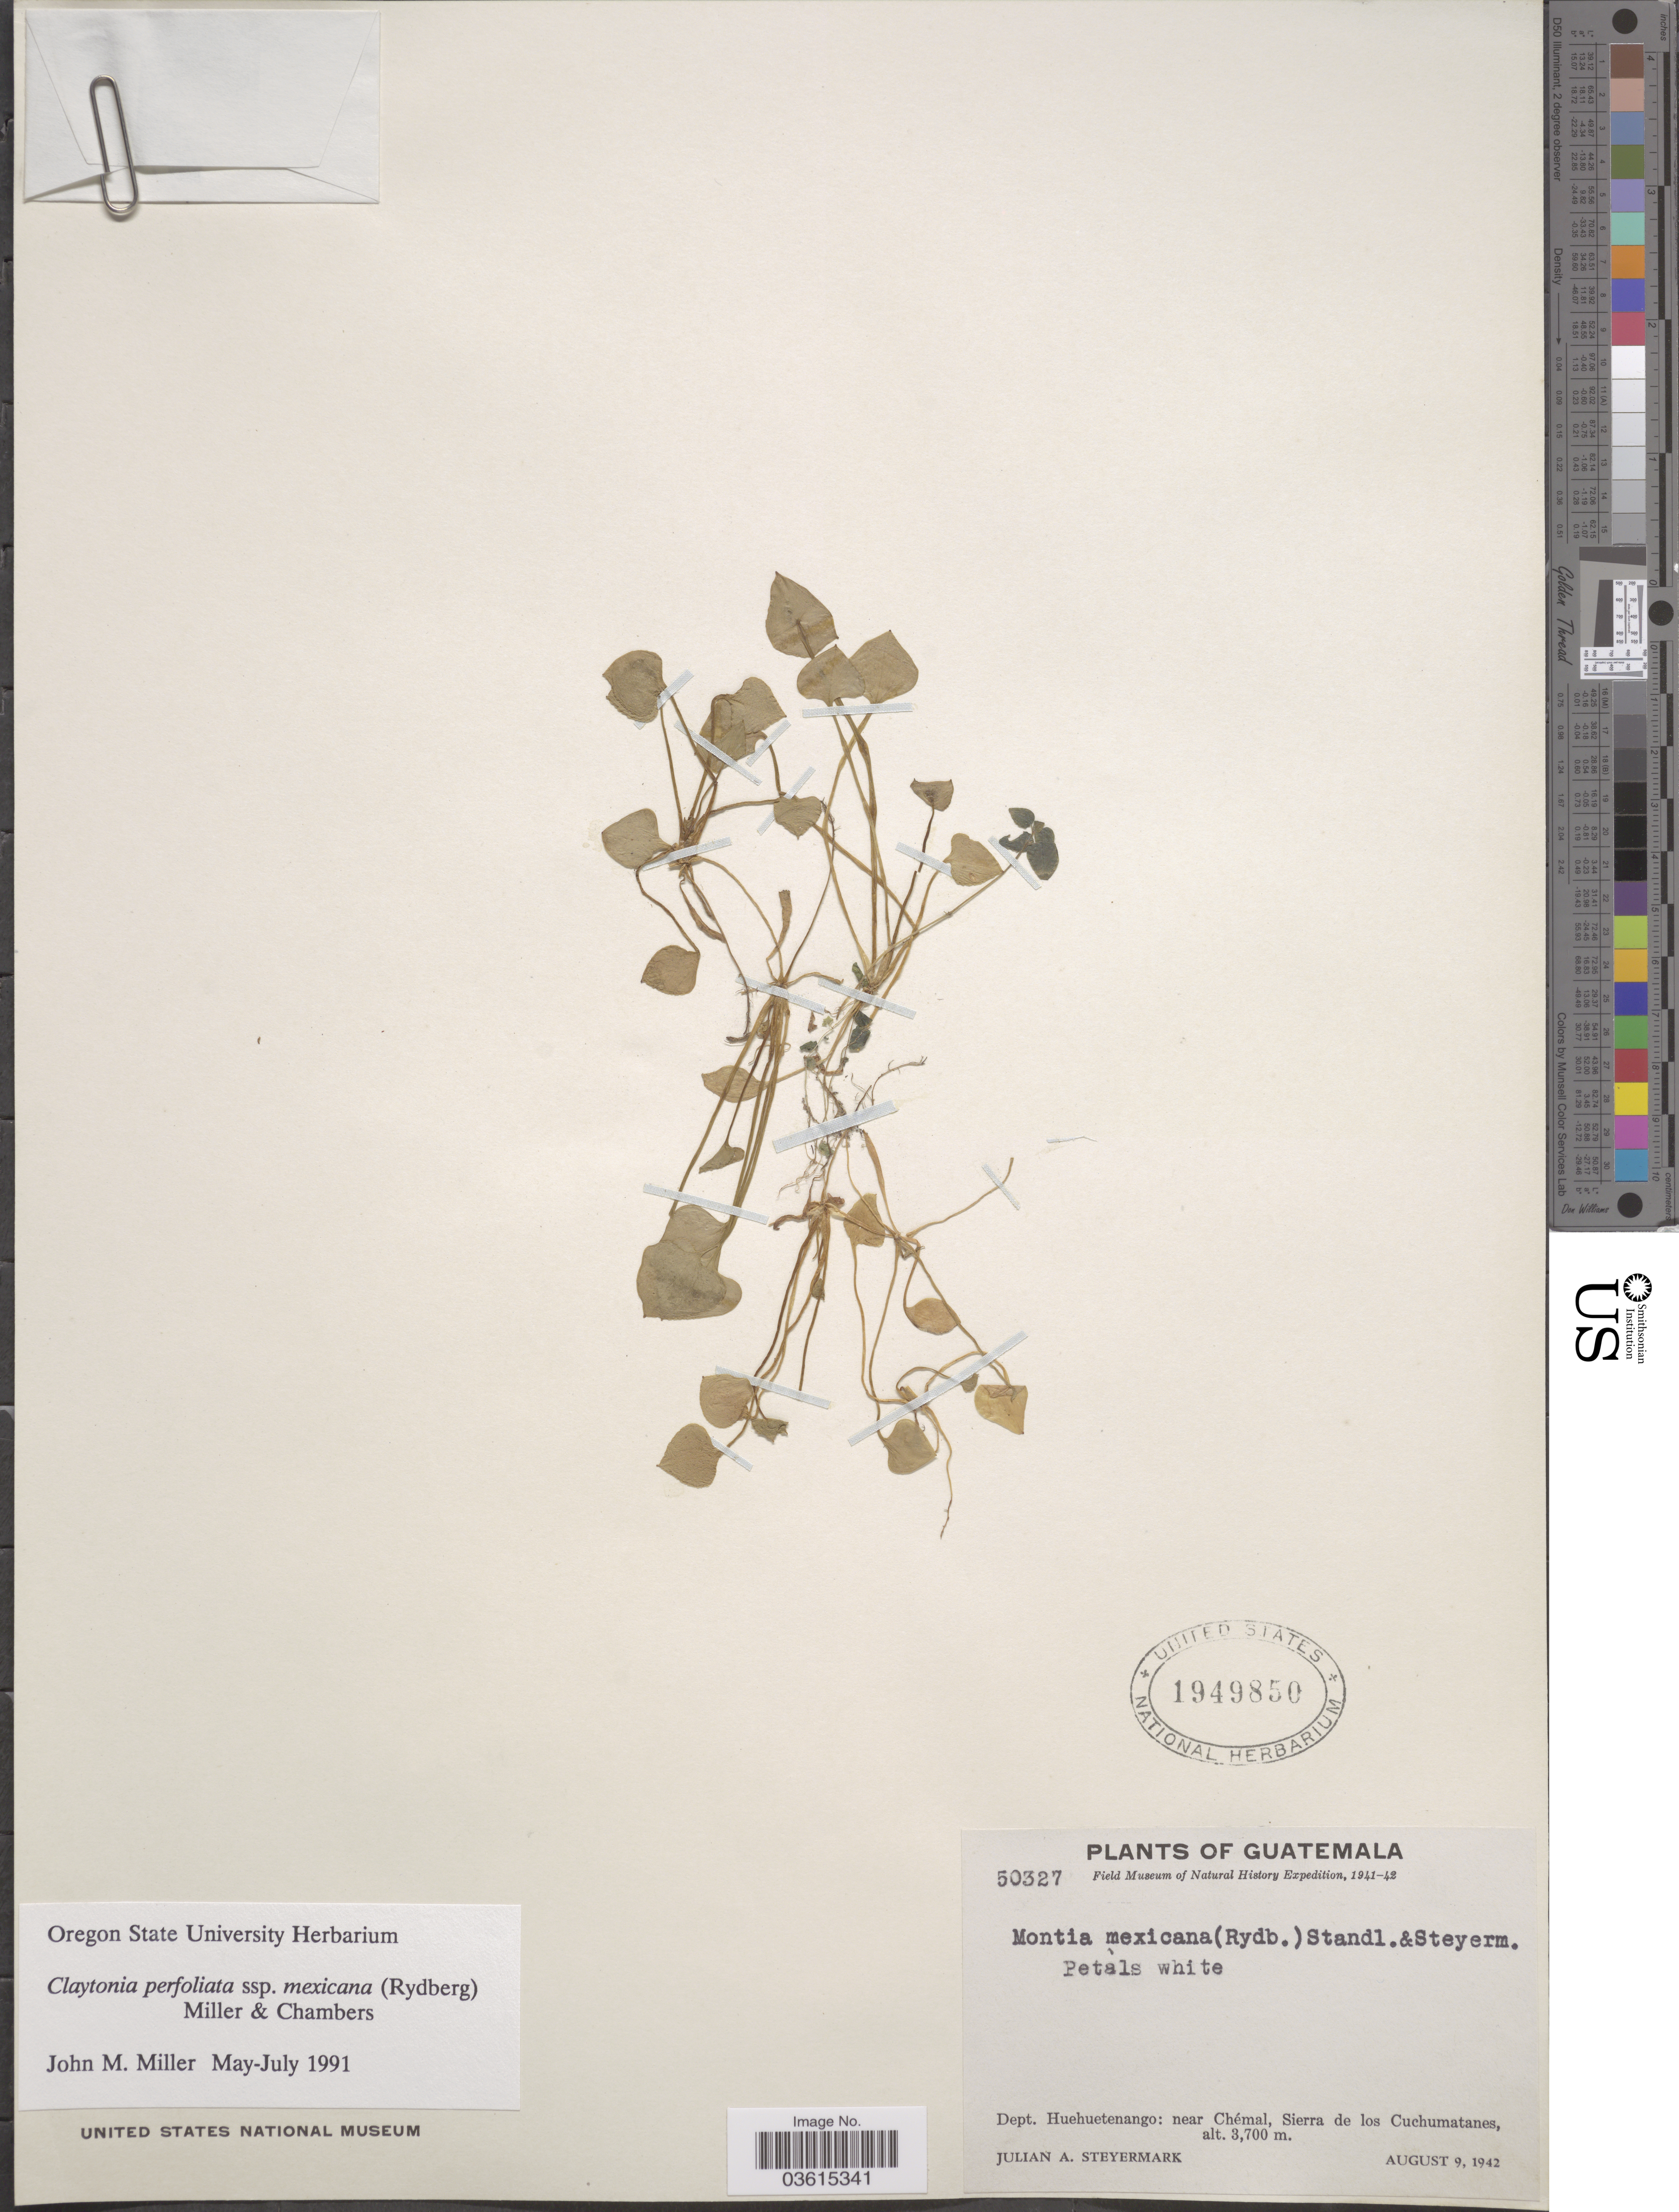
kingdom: Plantae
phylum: Tracheophyta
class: Magnoliopsida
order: Caryophyllales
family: Montiaceae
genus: Claytonia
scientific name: Claytonia perfoliata subsp. mexicana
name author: (Rydb.) Mill. & Chambers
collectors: J. Steyermark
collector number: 50327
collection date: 1942-08-09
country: Guatemala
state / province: Huehuetenango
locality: Dept. Huehuetenango: near Chémal, Sierra de los Cuchumatanes.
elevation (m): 3700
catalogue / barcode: US 1949850